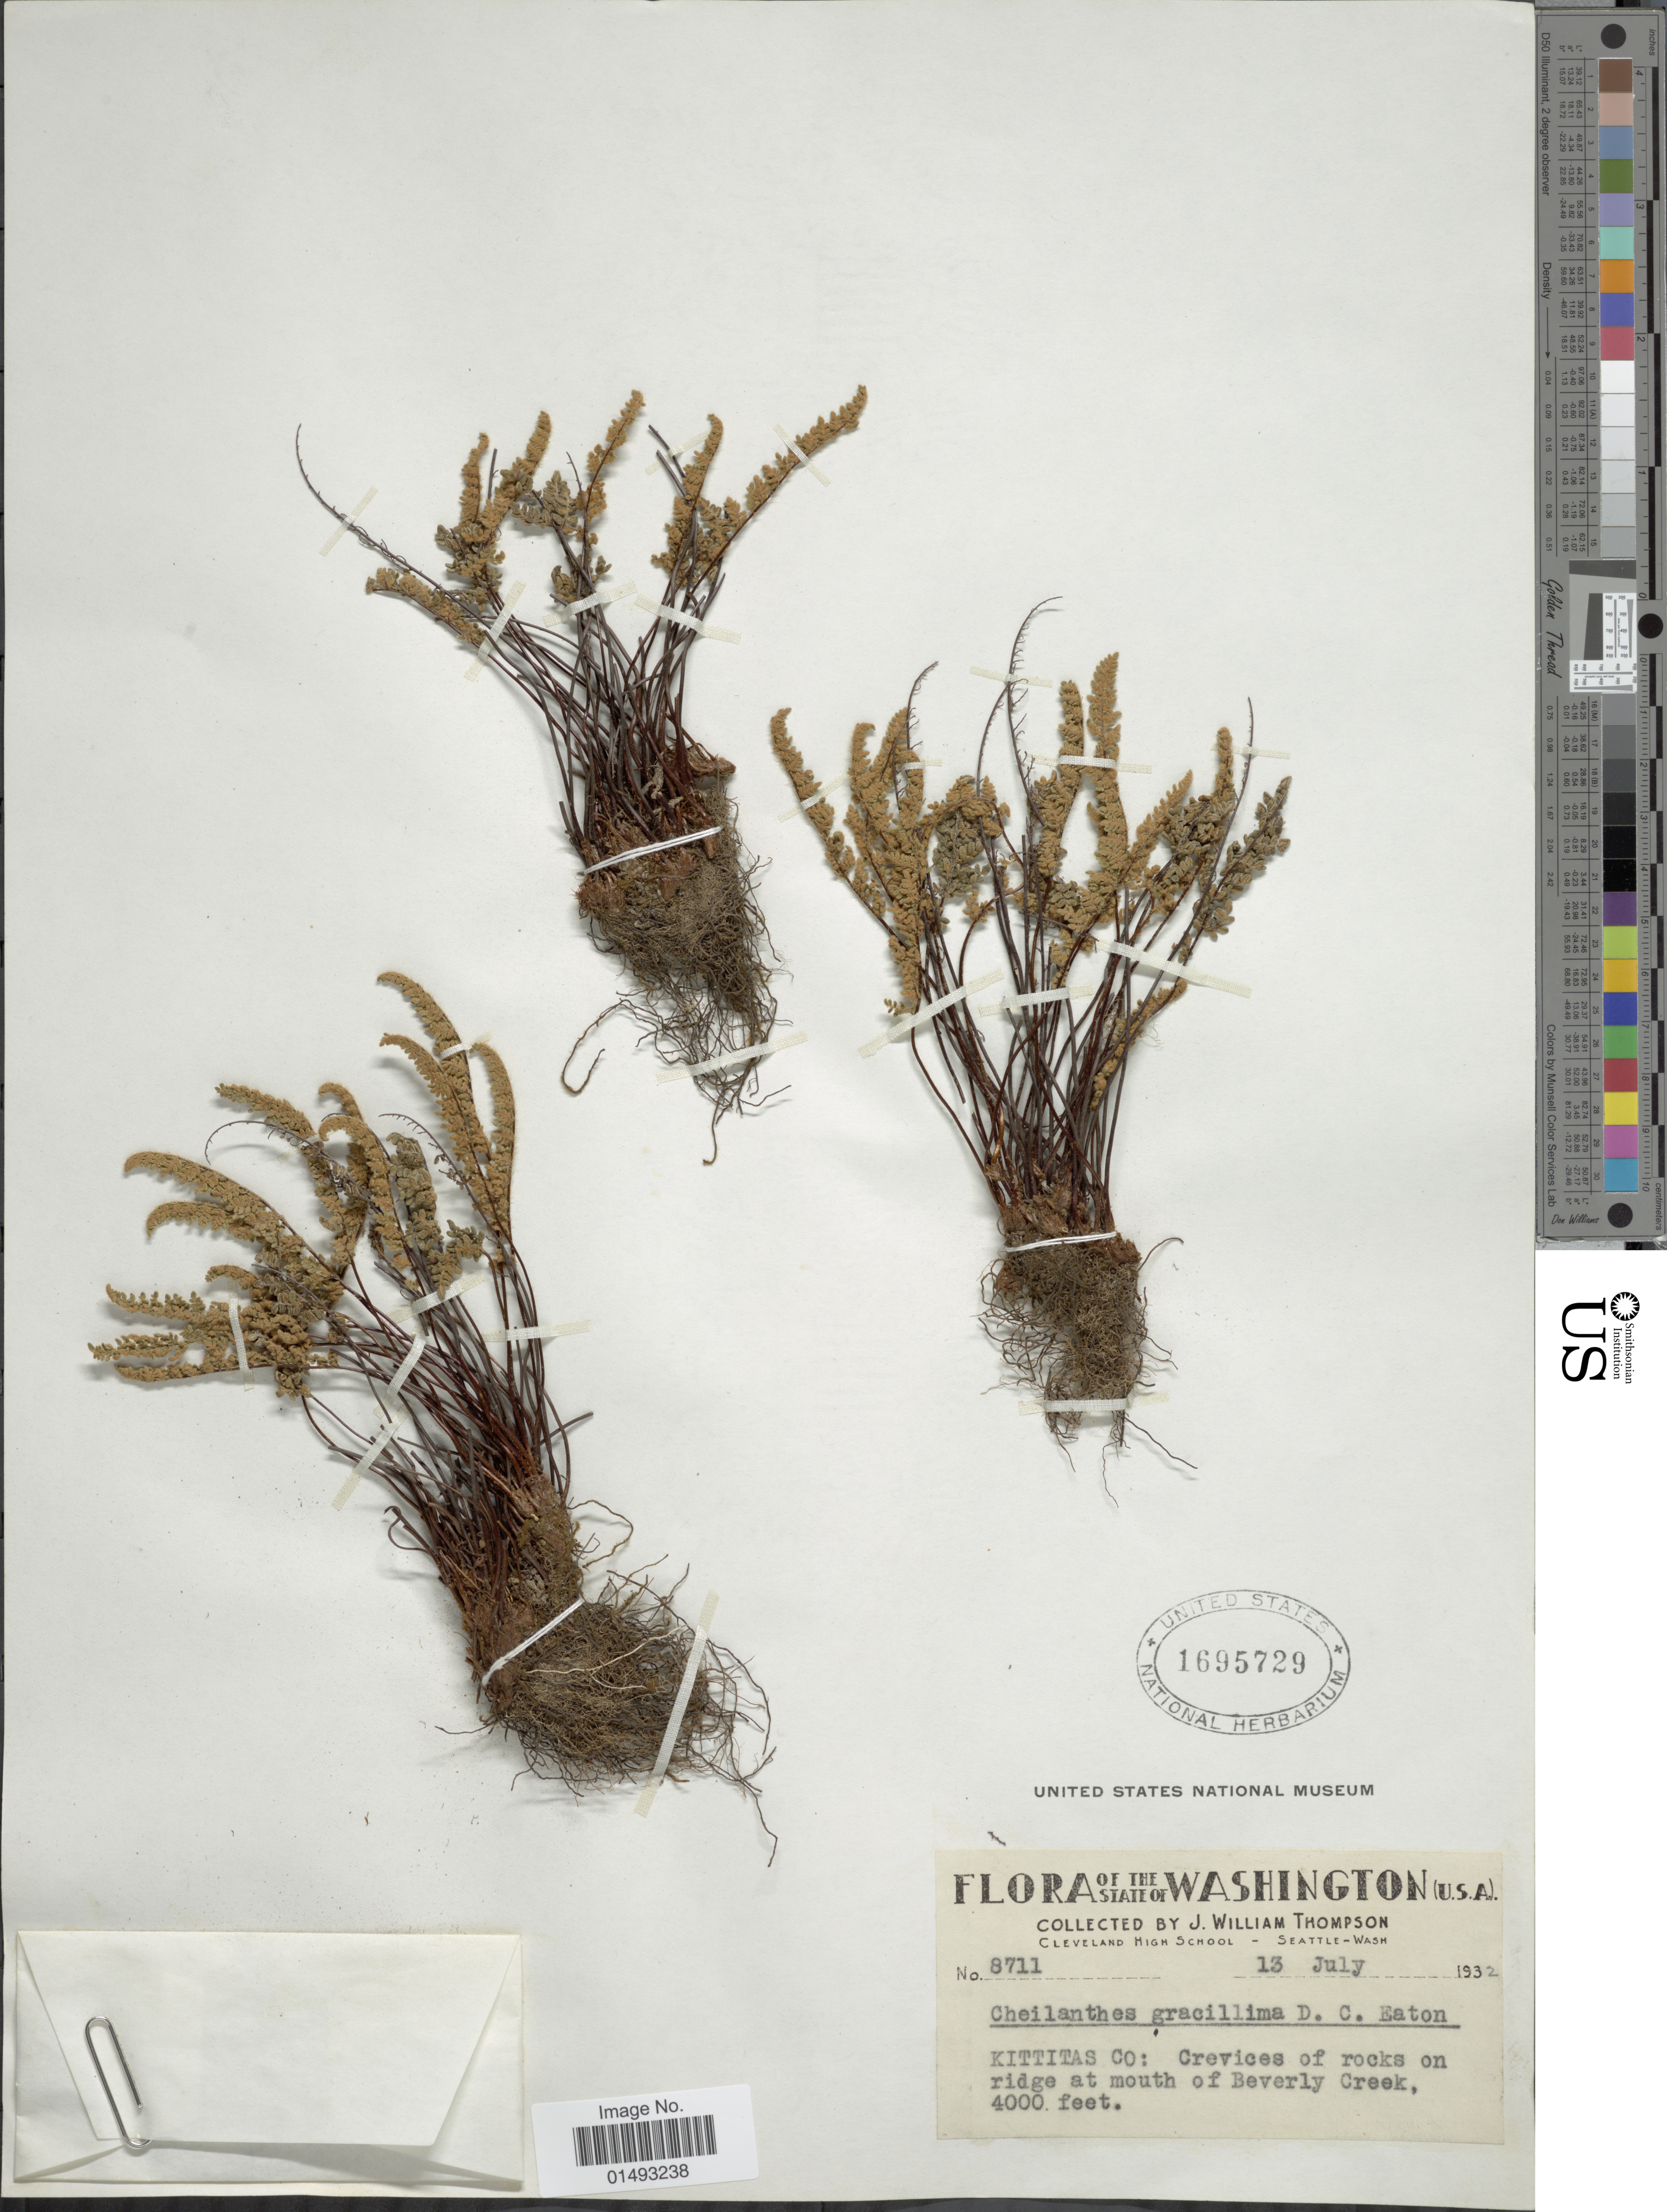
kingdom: Plantae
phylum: Tracheophyta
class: Polypodiopsida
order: Polypodiales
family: Pteridaceae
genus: Myriopteris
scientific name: Myriopteris gracillima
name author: (D.C. Eaton) J. Sm.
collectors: J. W. Thompson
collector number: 8711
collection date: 1932-07-13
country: United States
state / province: Washington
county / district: Kittitas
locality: Kittitas Co: Crevices of rocks on ridge at mouth of Beverly Creek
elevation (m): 1219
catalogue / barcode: US 1695729